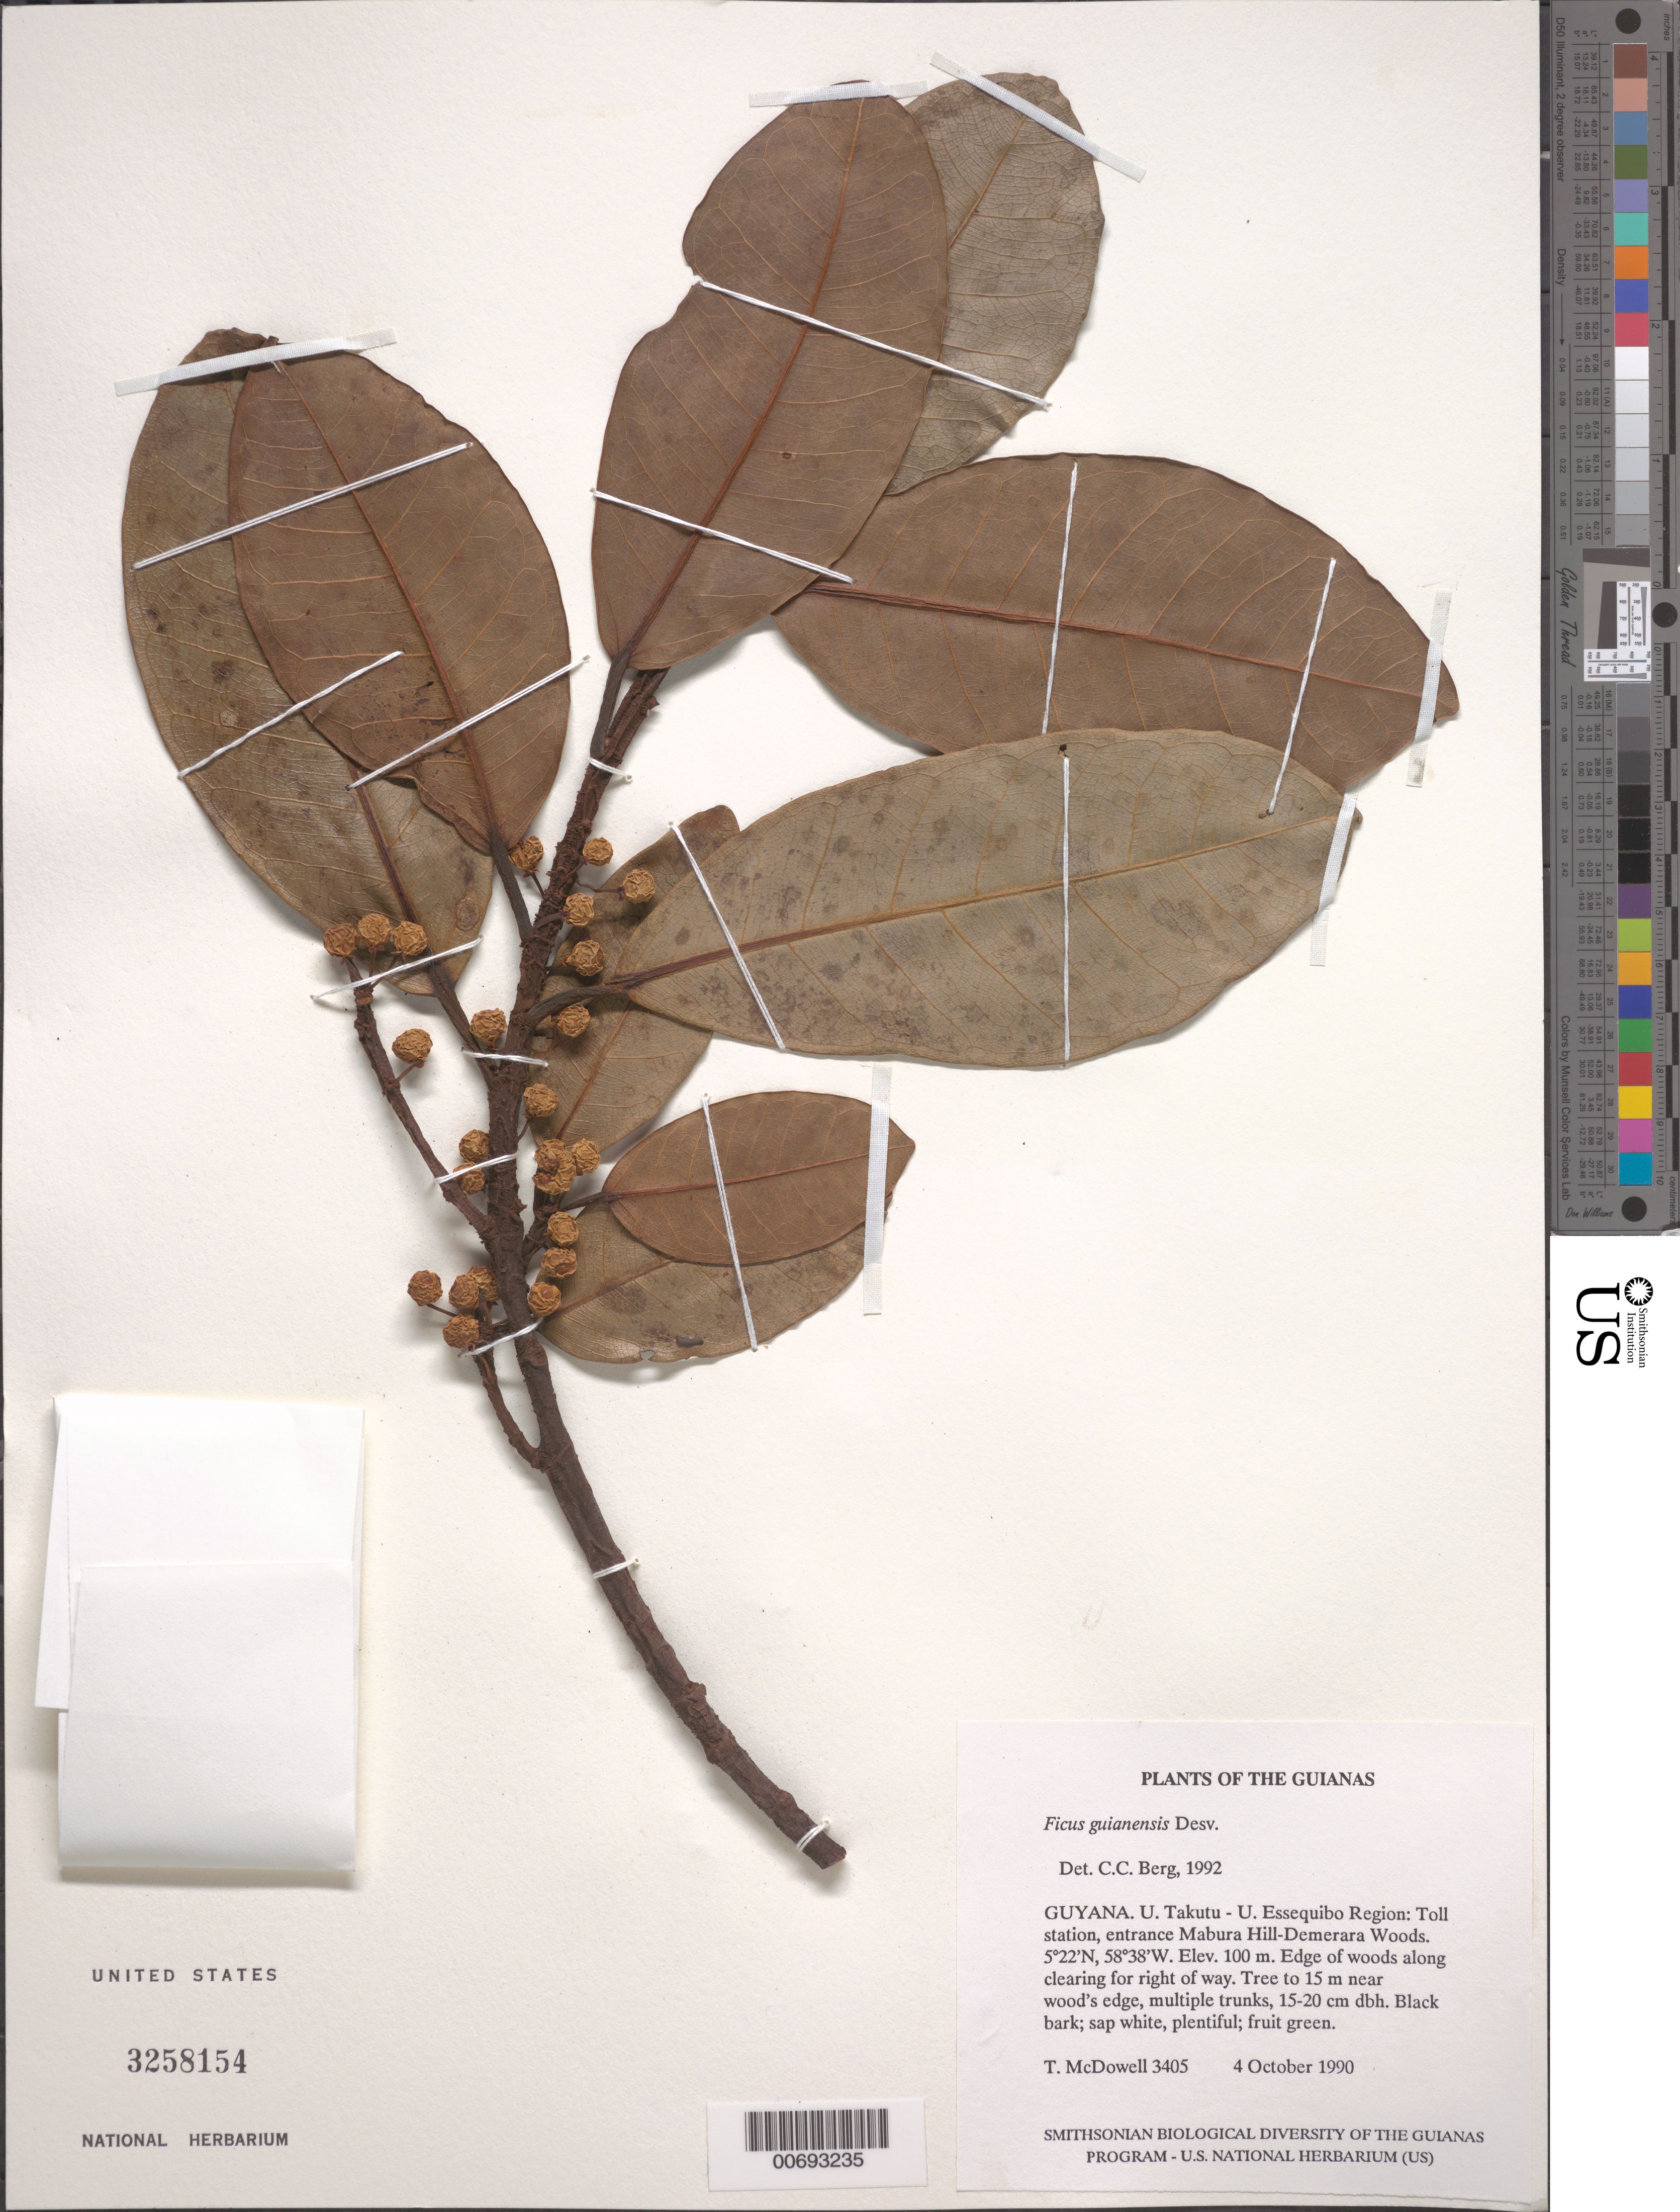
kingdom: Plantae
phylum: Tracheophyta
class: Magnoliopsida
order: Rosales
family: Moraceae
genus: Ficus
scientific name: Ficus guianensis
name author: Desv. ex Ham.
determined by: Berg, C. C.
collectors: T. McDowell & D. Gopaul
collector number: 3405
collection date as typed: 4 October 1990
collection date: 1990-10-04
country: Guyana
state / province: U. Demerara-Berbice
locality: Toll station, entrance Mabura Hill-Demerara Woods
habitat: Edge of woods along clearing for right of way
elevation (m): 100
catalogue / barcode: US 3258154